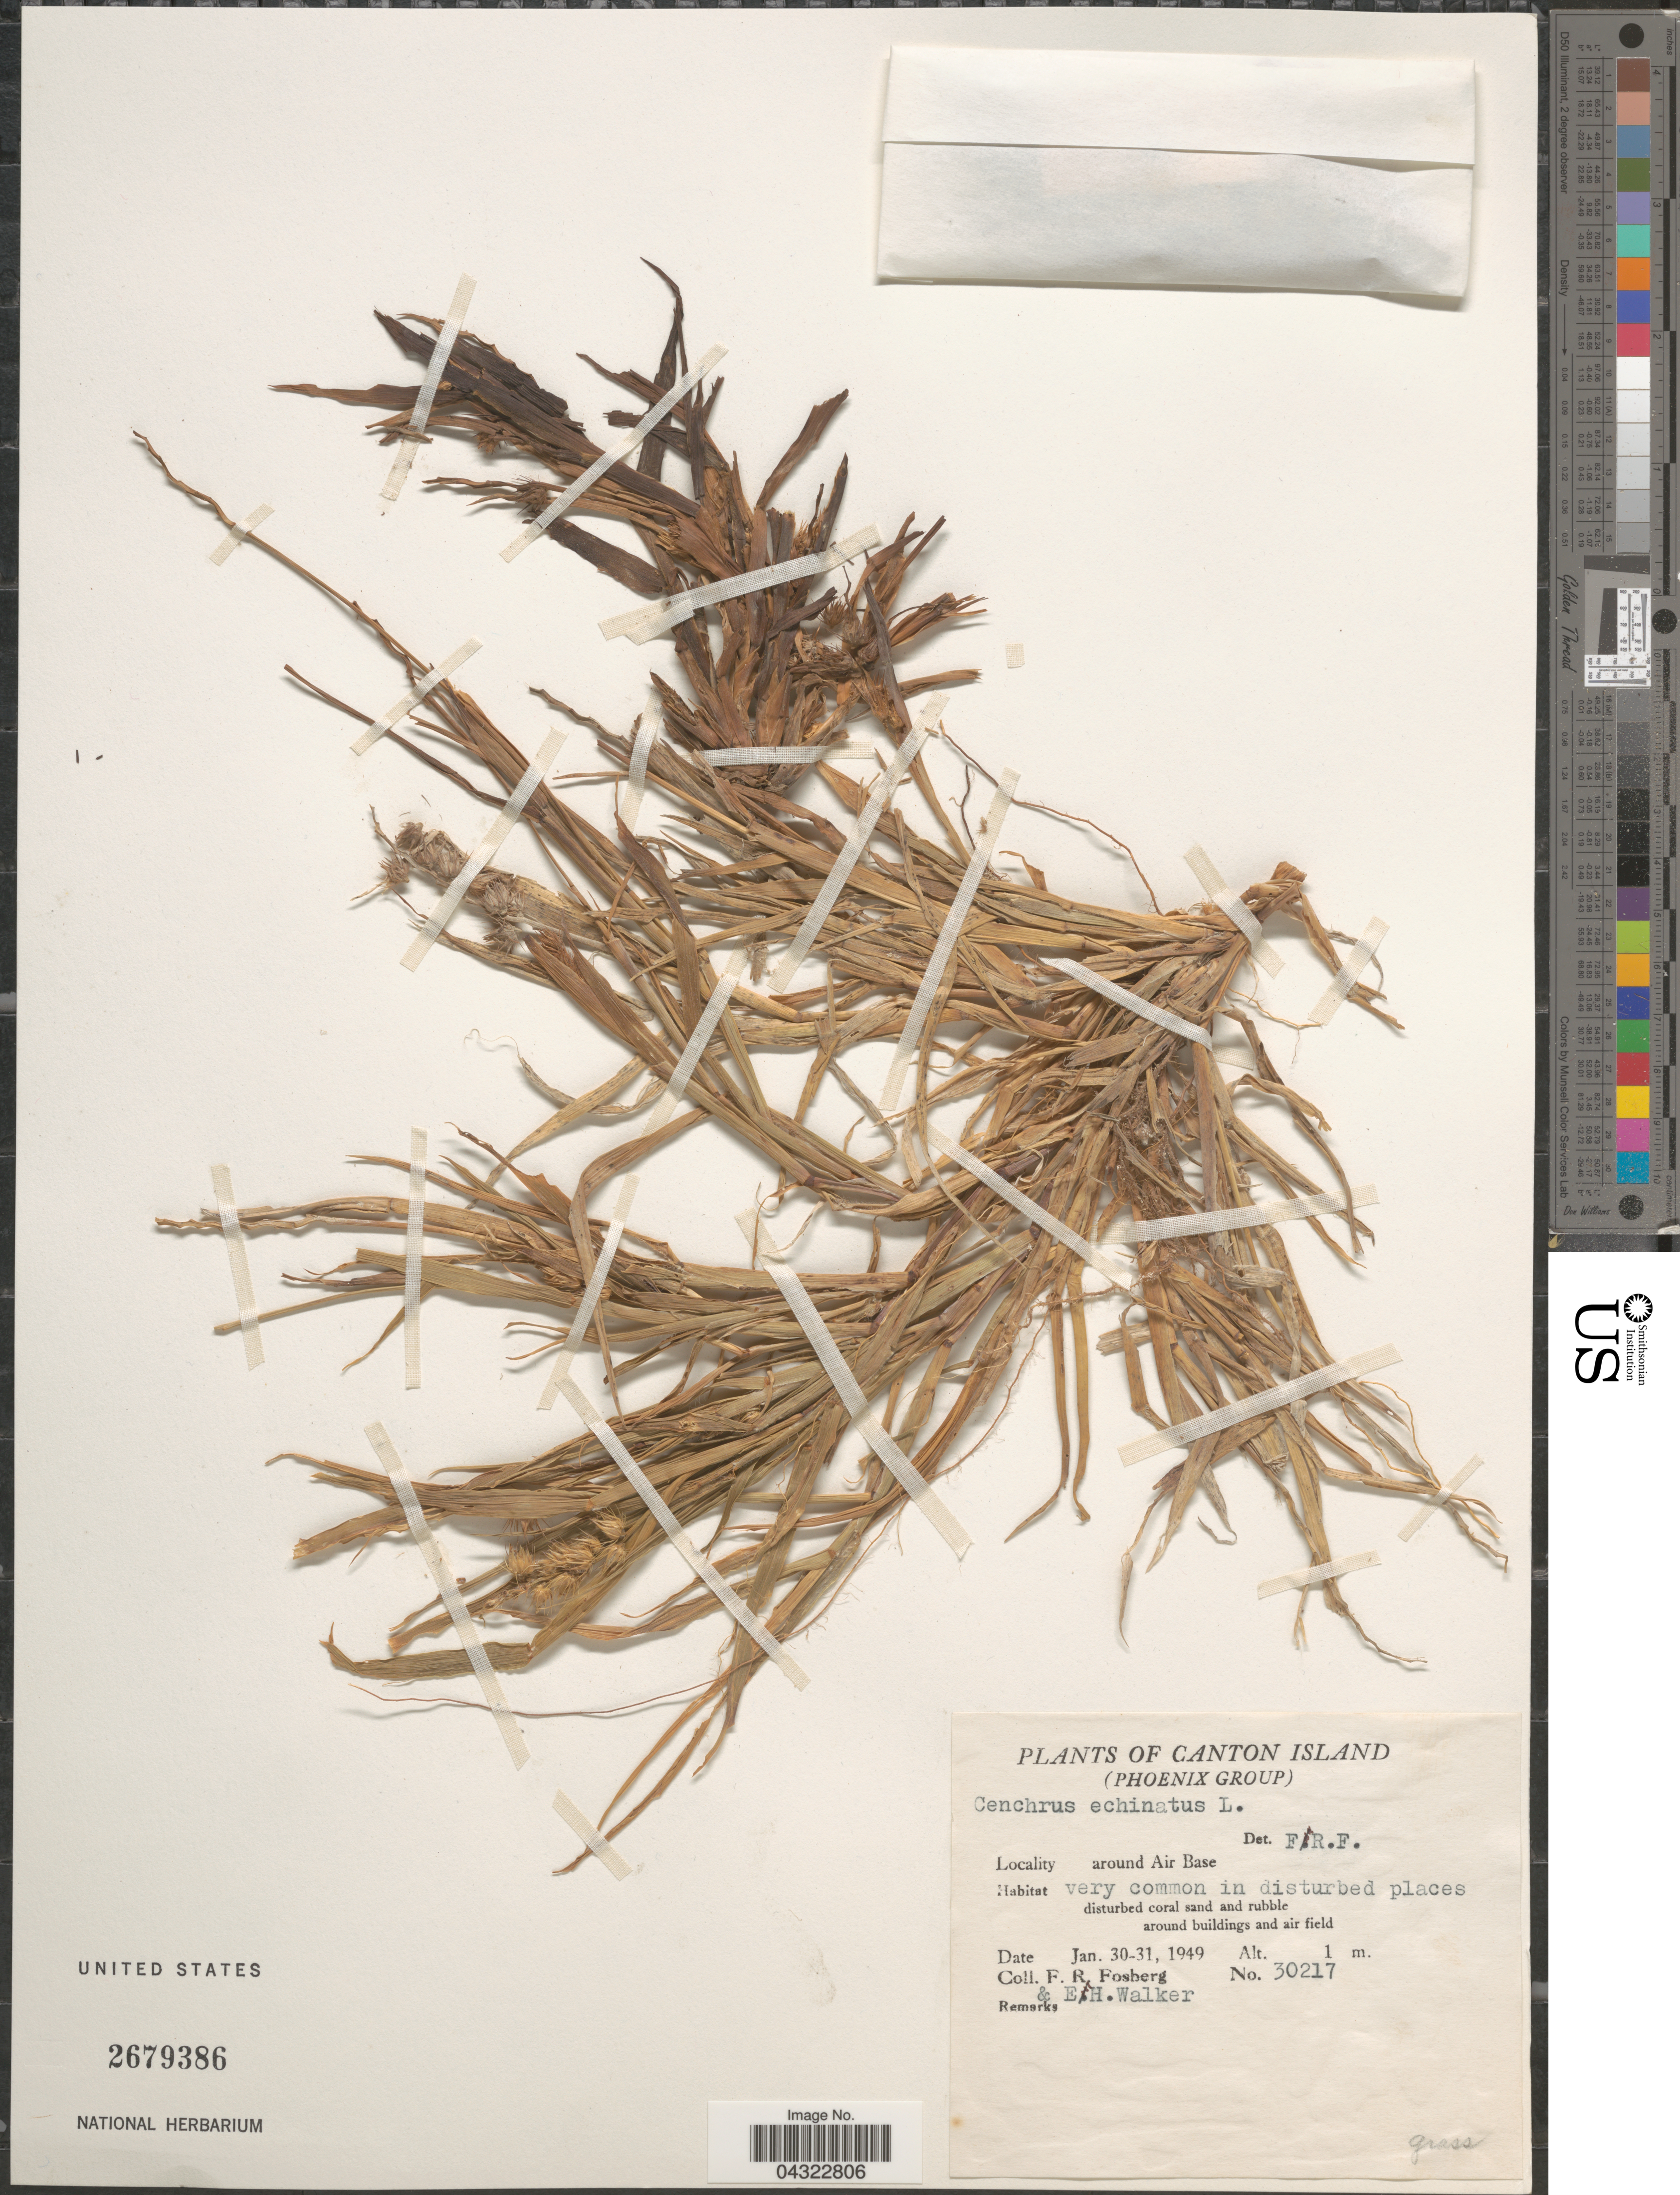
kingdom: Plantae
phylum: Tracheophyta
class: Liliopsida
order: Poales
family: Poaceae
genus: Cenchrus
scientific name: Cenchrus echinatus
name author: L.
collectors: F. R. Fosberg & E. H. Walker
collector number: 30217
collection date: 1949-01-30/1949-01-31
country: Kiribati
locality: Canton Island (Phoenix Group). Around Air Base.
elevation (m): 1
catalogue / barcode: US 2679386